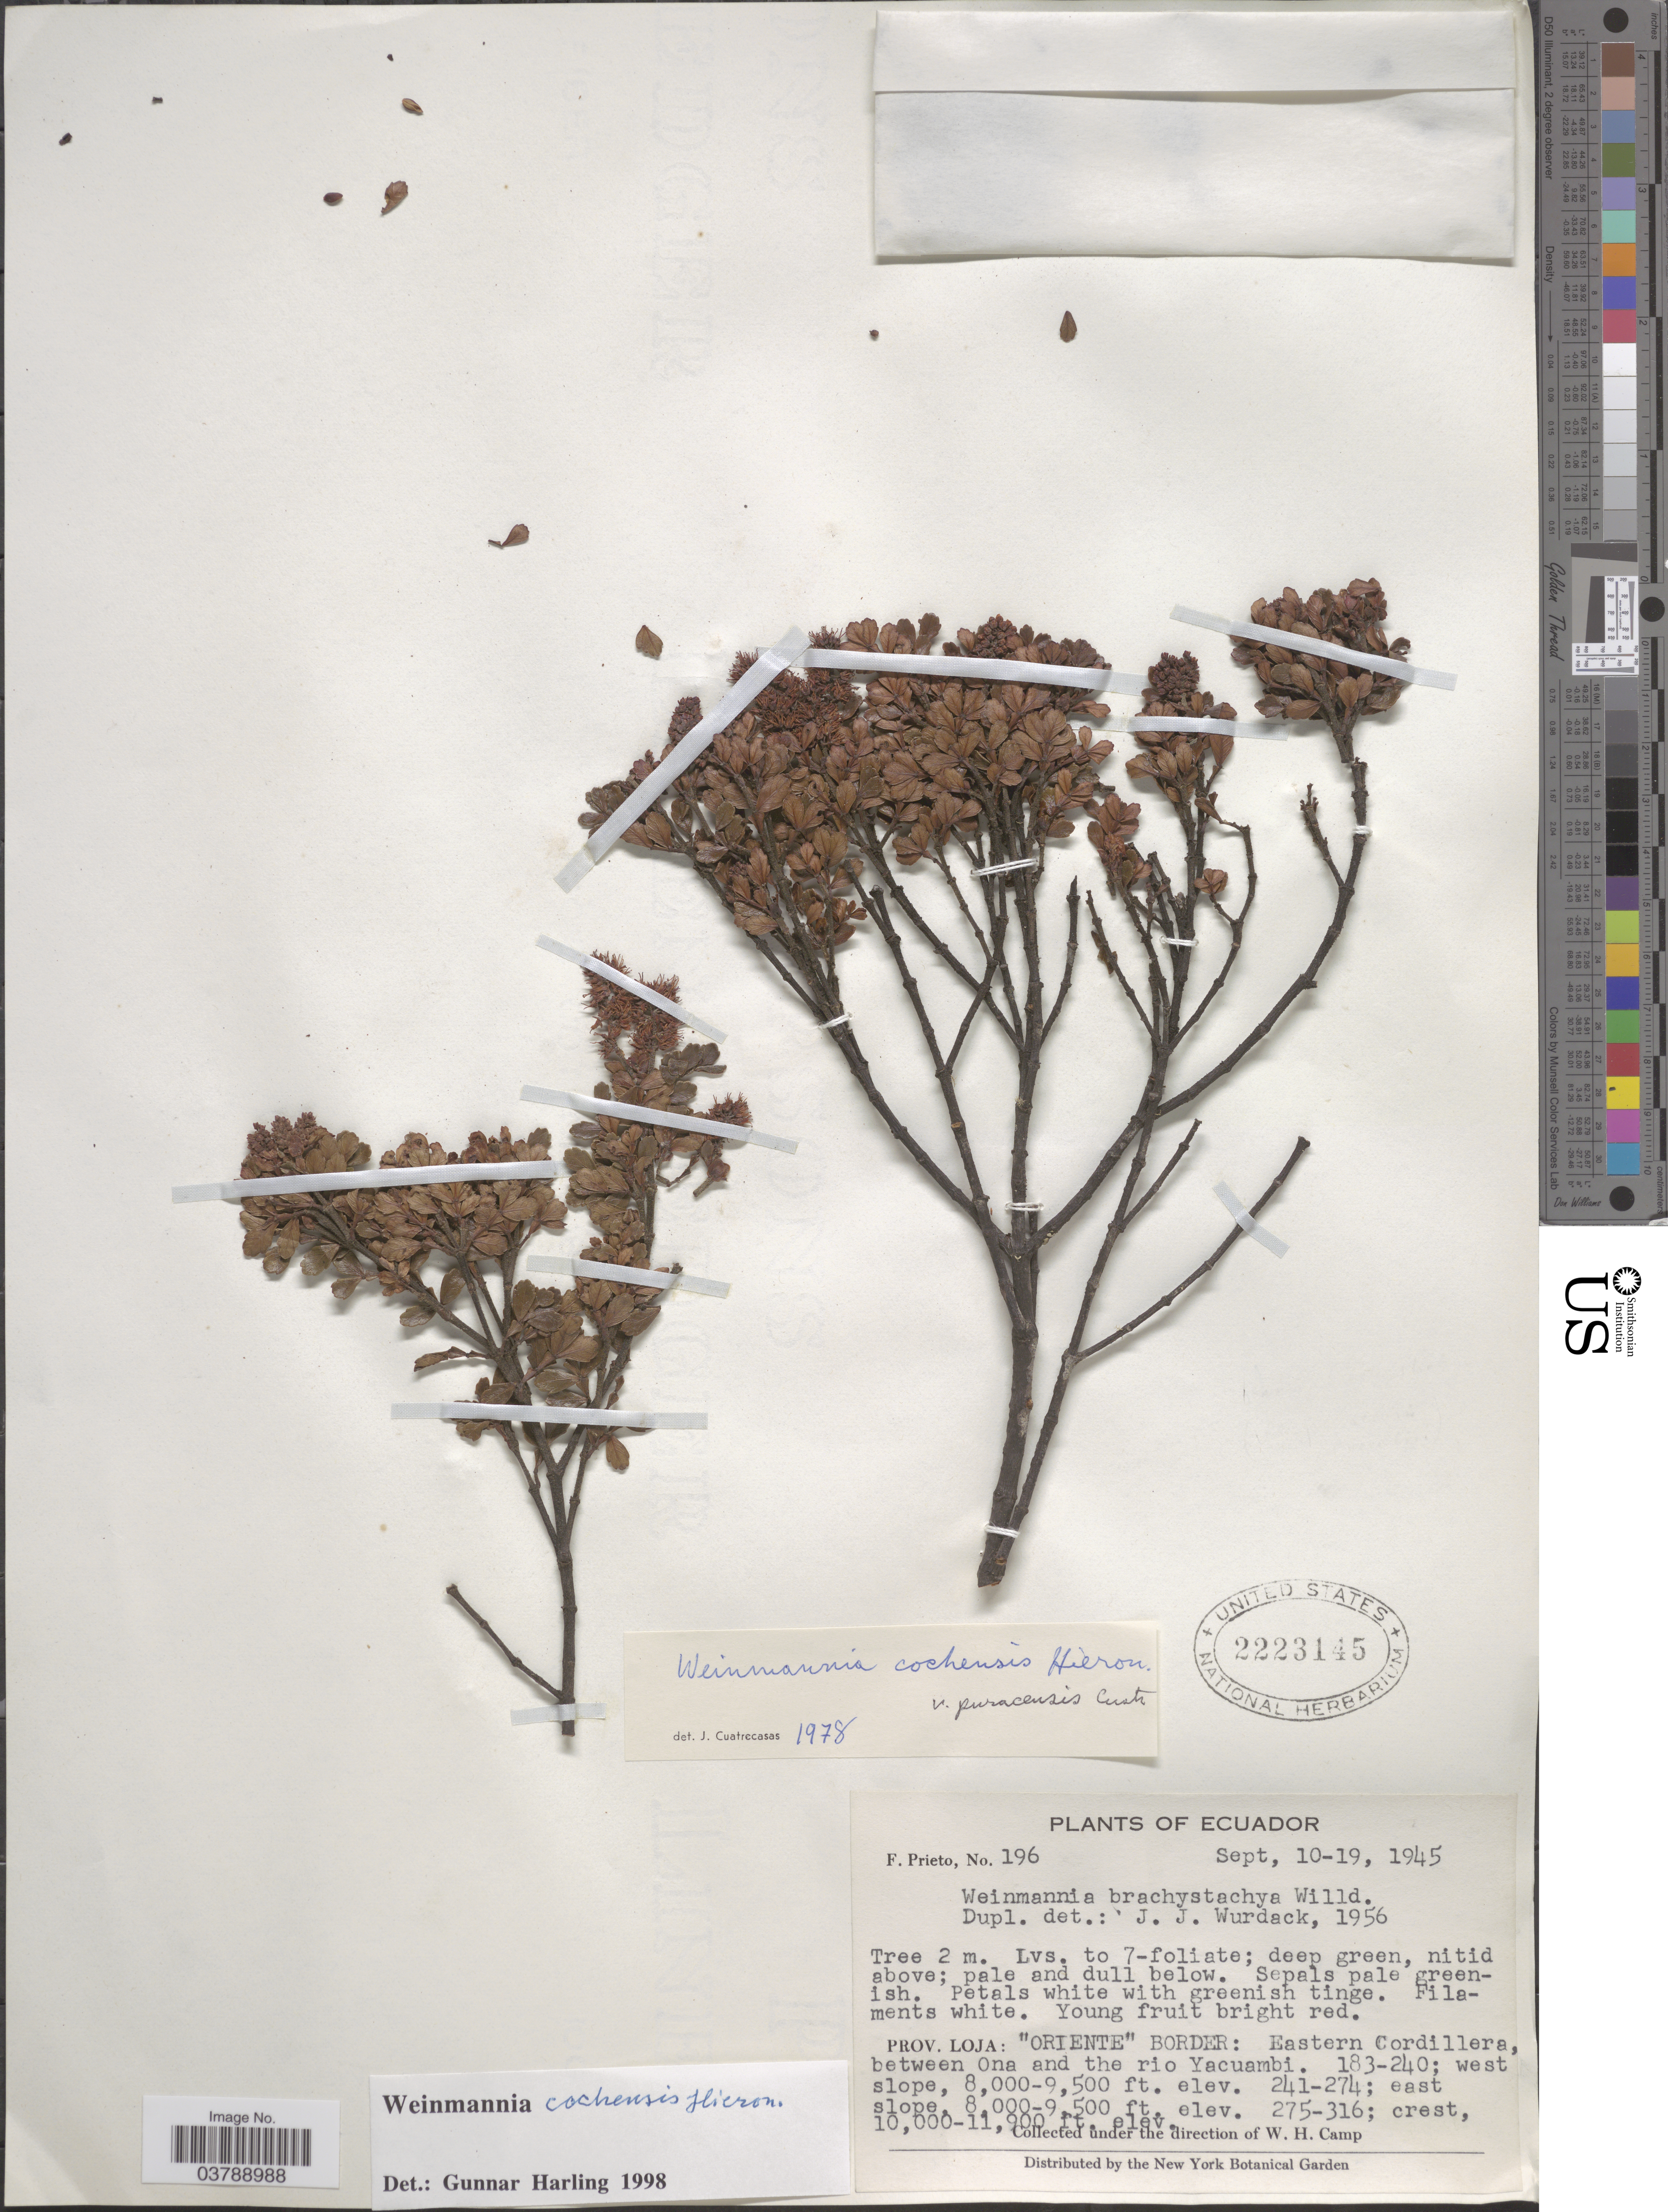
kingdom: Plantae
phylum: Tracheophyta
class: Magnoliopsida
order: Oxalidales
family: Cunoniaceae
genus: Weinmannia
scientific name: Weinmannia cochensis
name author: Hieron.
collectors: F. Prieto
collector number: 196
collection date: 1945-09-10/1945-09-19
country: Ecuador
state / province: Loja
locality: Oriente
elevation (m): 2438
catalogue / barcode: US 2223145